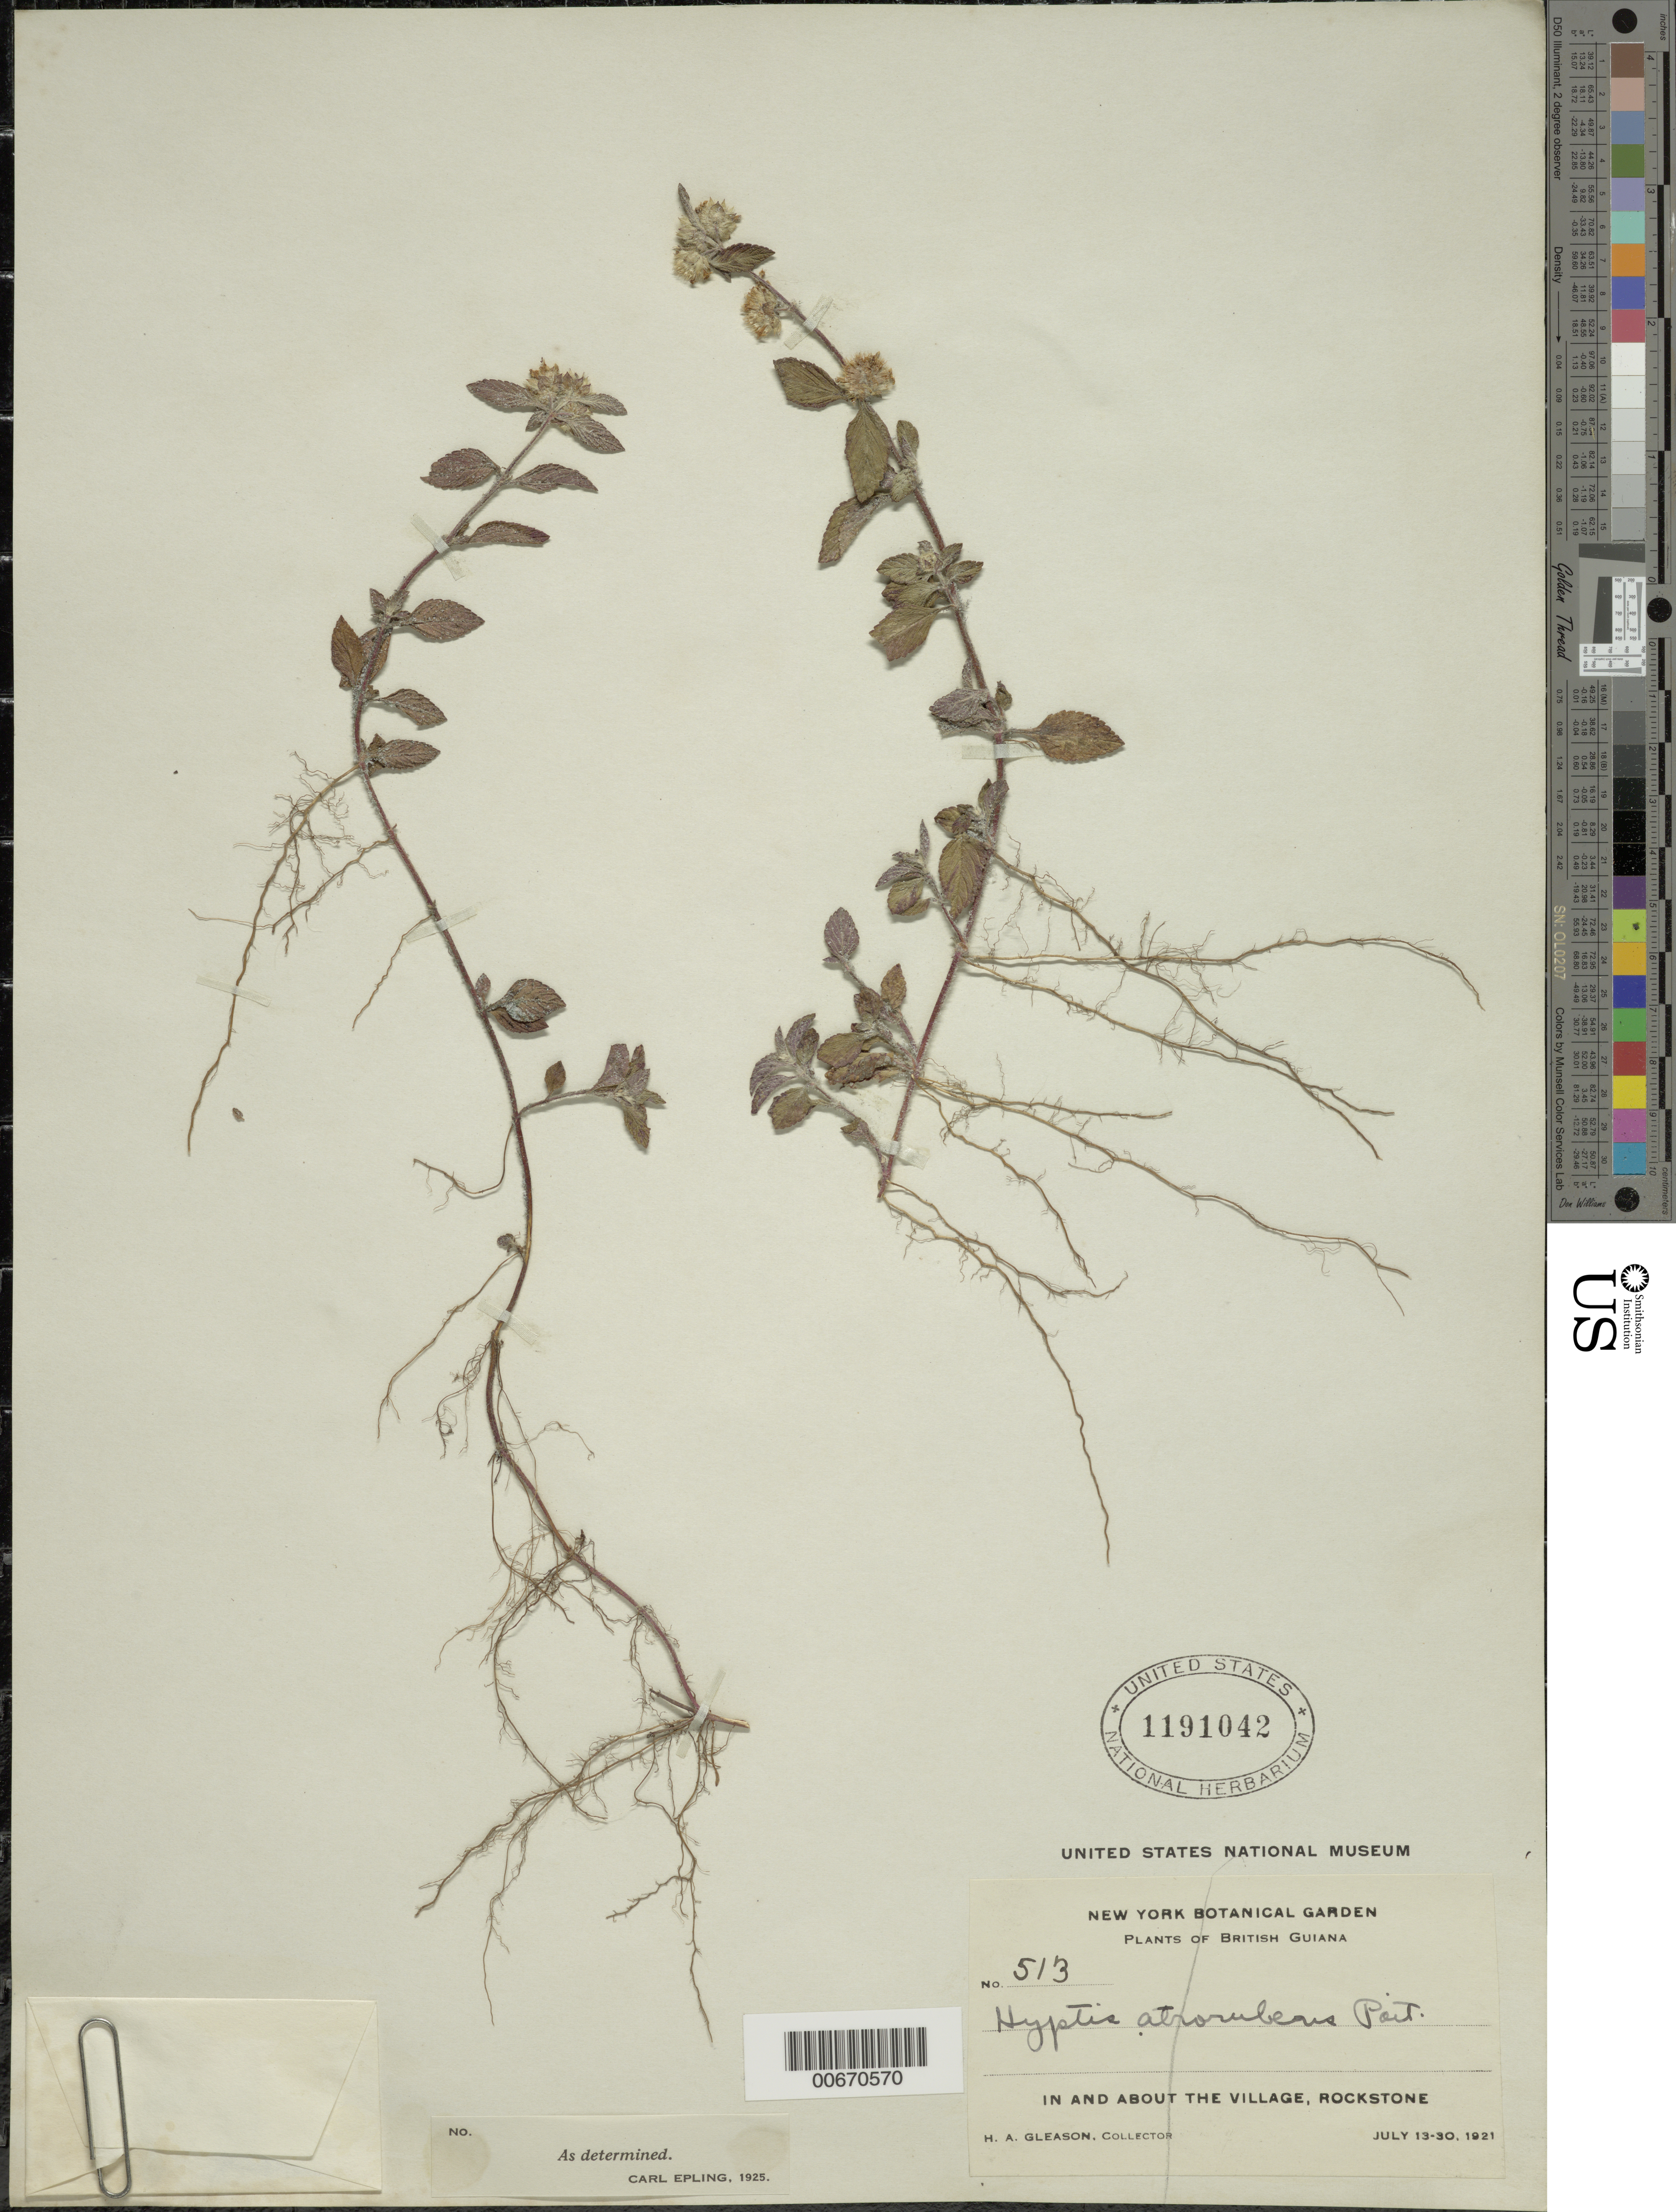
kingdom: Plantae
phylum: Tracheophyta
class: Magnoliopsida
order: Lamiales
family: Lamiaceae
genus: Hyptis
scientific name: Hyptis atrorubens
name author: Poit.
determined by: Epling, C. C.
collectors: H. A. Gleason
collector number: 513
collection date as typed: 13-Jul-21 to 30-Jul-21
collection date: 1921-07-13/1921-07-30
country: Guyana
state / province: U. Demerara-Berbice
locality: Rockstone, in and about the village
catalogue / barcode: US 1191042